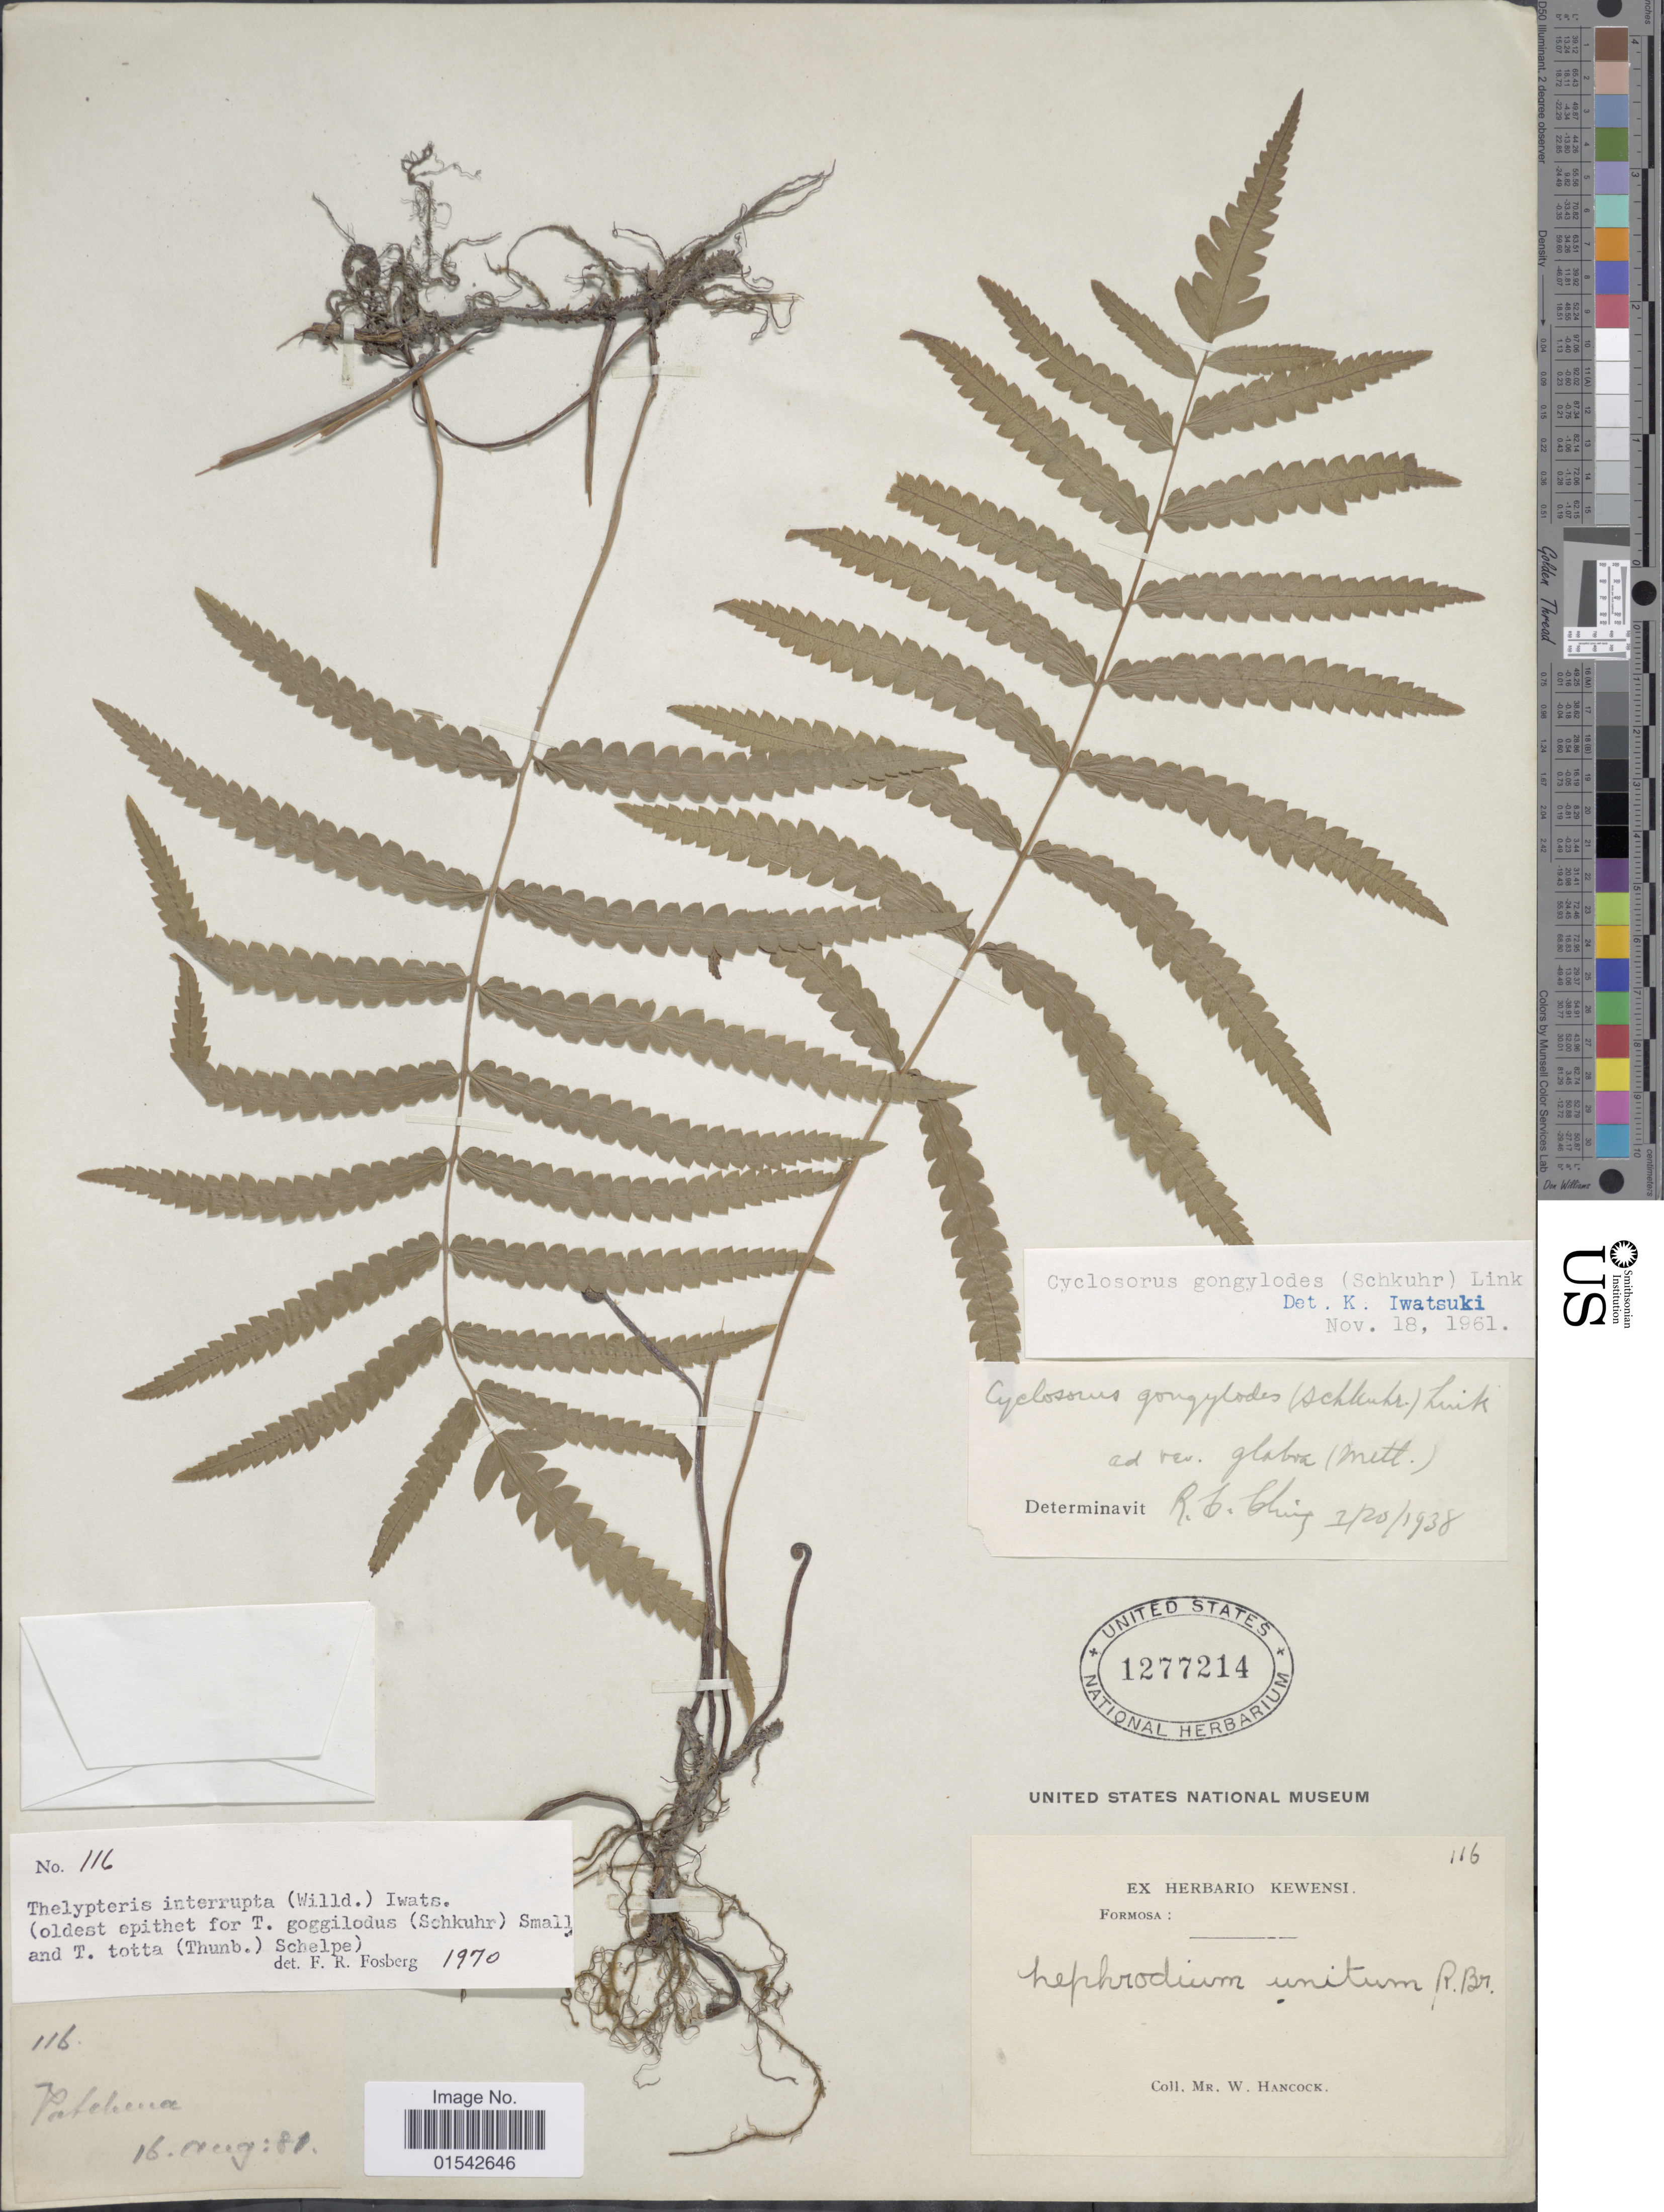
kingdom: Plantae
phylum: Tracheophyta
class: Polypodiopsida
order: Polypodiales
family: Thelypteridaceae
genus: Cyclosorus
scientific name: Cyclosorus interruptus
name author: (Willd.) H. Itô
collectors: W. Hancock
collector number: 116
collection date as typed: Transcribed d/m/y: 16/8/81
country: Taiwan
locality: Formosa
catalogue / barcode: US 1277214